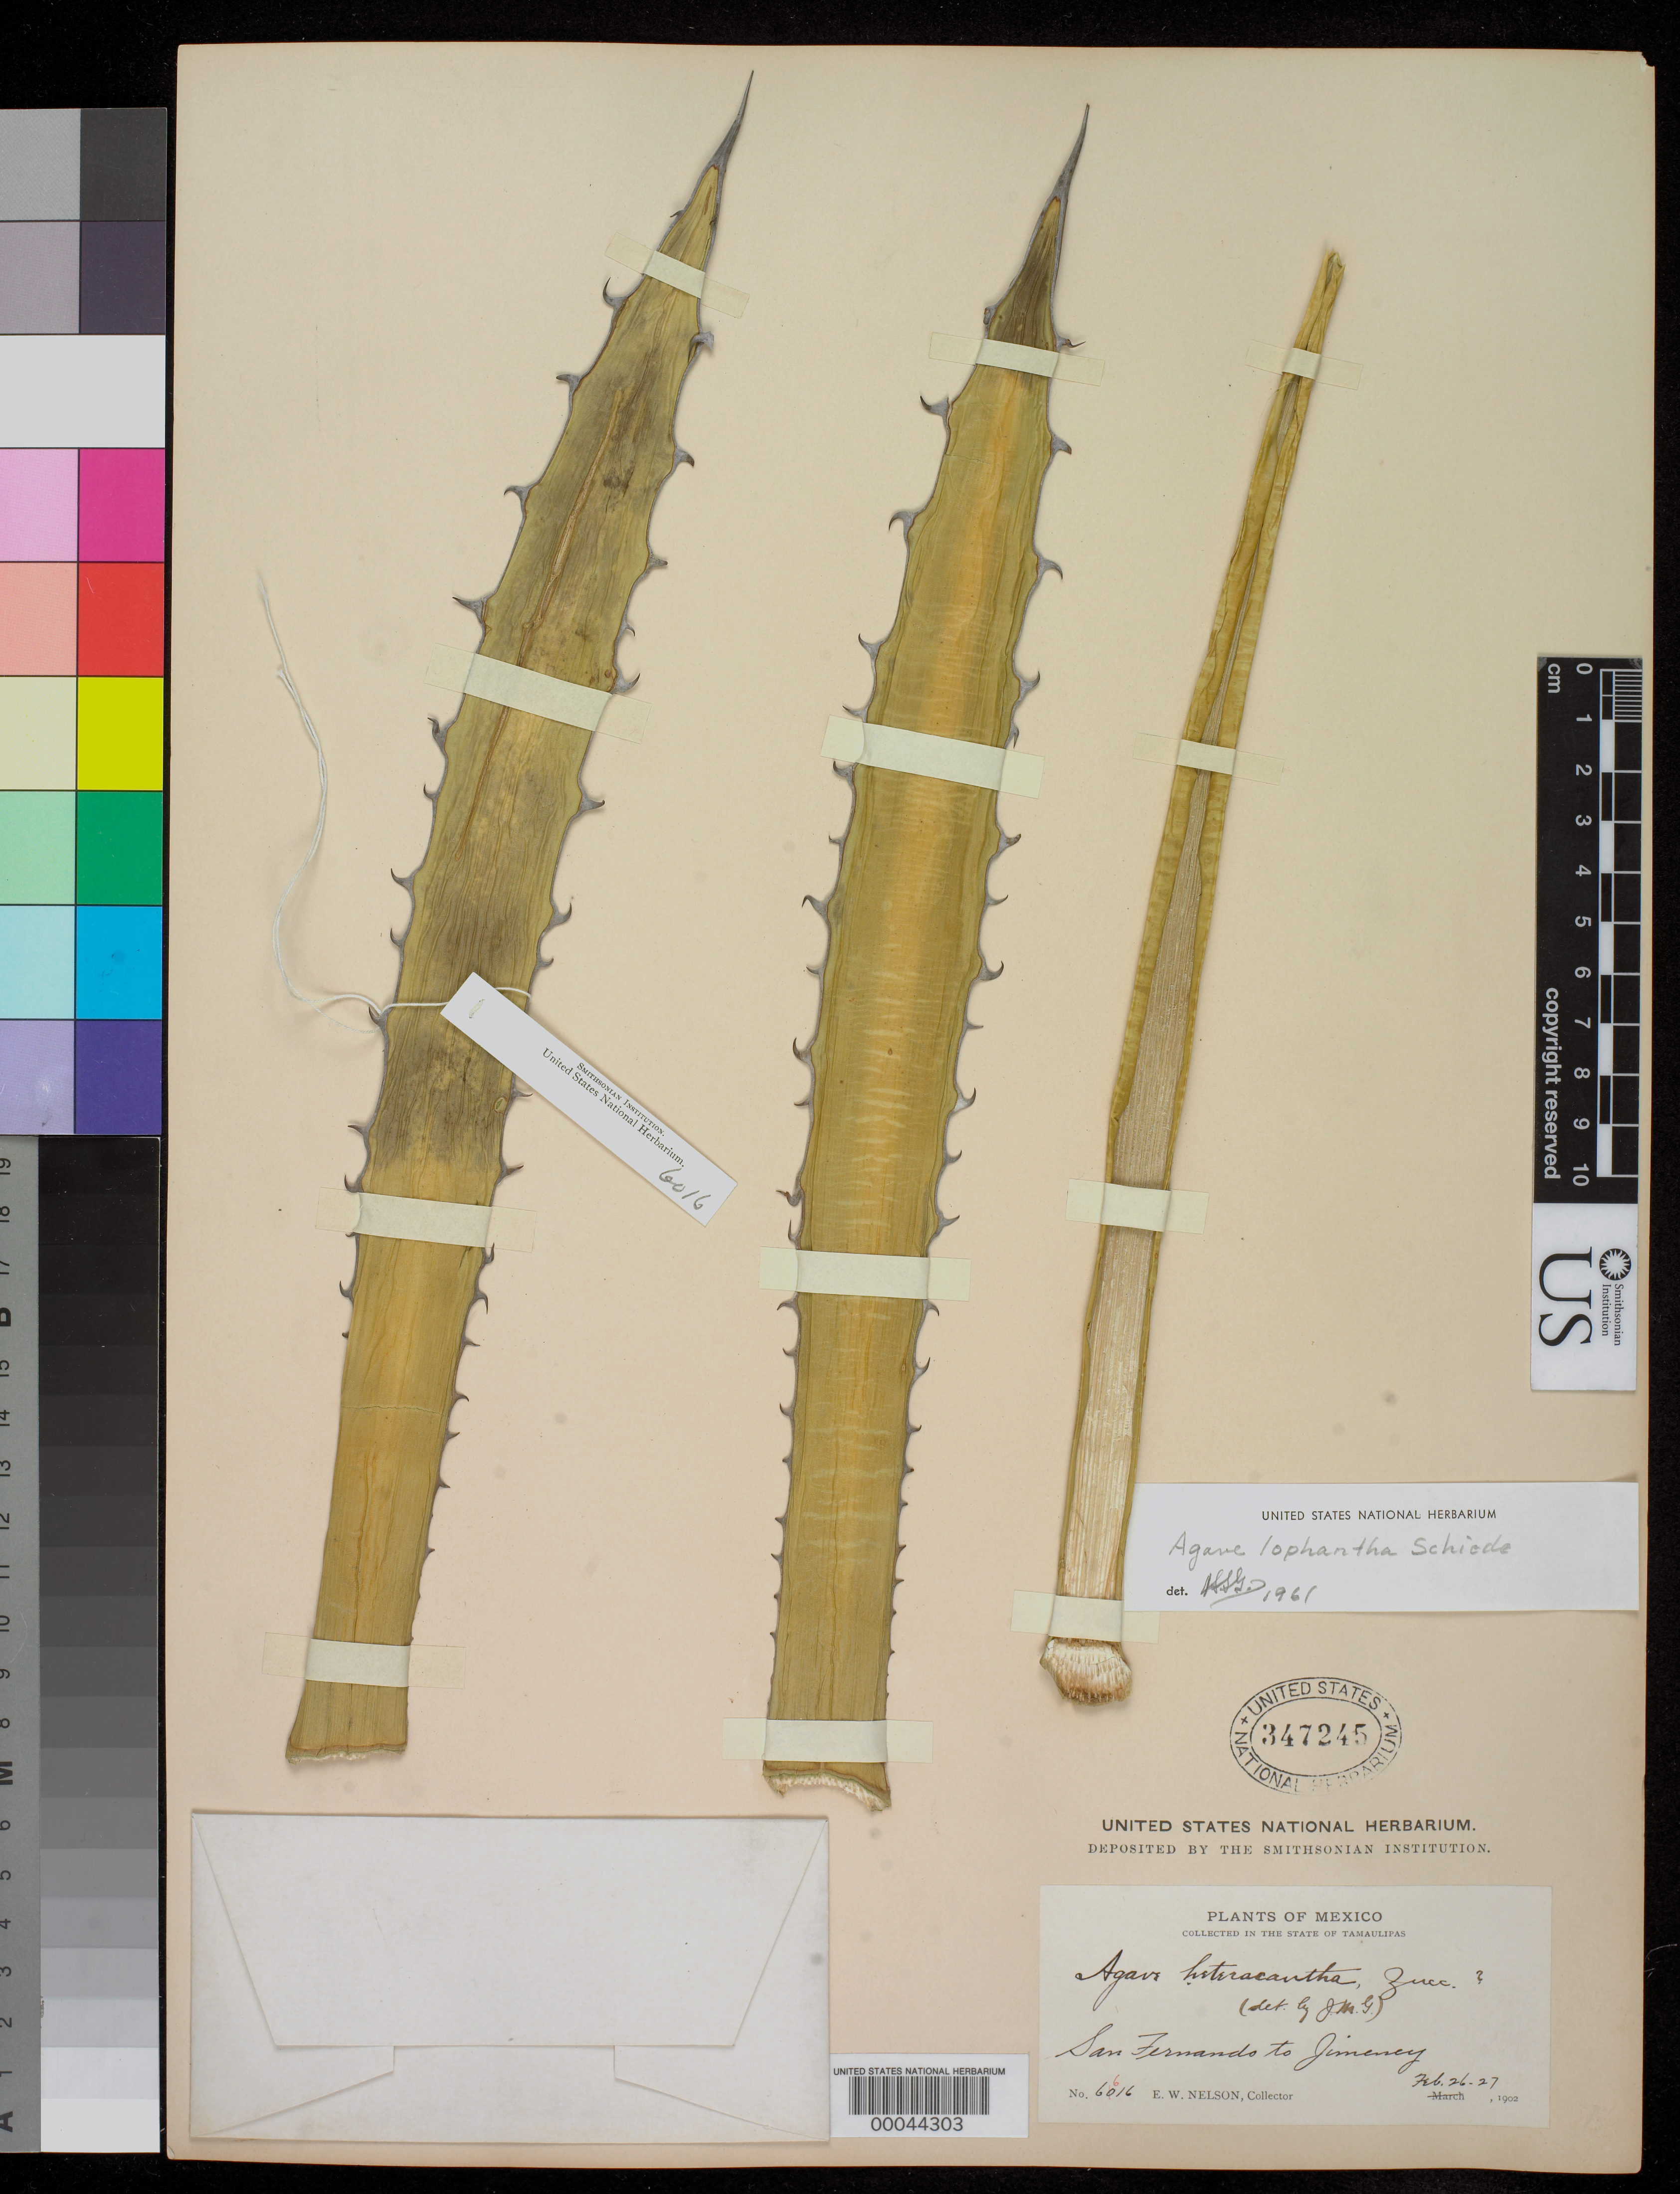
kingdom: Plantae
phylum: Tracheophyta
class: Liliopsida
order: Asparagales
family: Asparagaceae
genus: Agave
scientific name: Agave lophantha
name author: Schiede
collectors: E. W. Nelson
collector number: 6616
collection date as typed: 26 Feb 1902 to 27 Feb 1902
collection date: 1902-02-26/1902-02-27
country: Mexico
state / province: Tamaulipas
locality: San fernando to jimeney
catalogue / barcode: US 347245